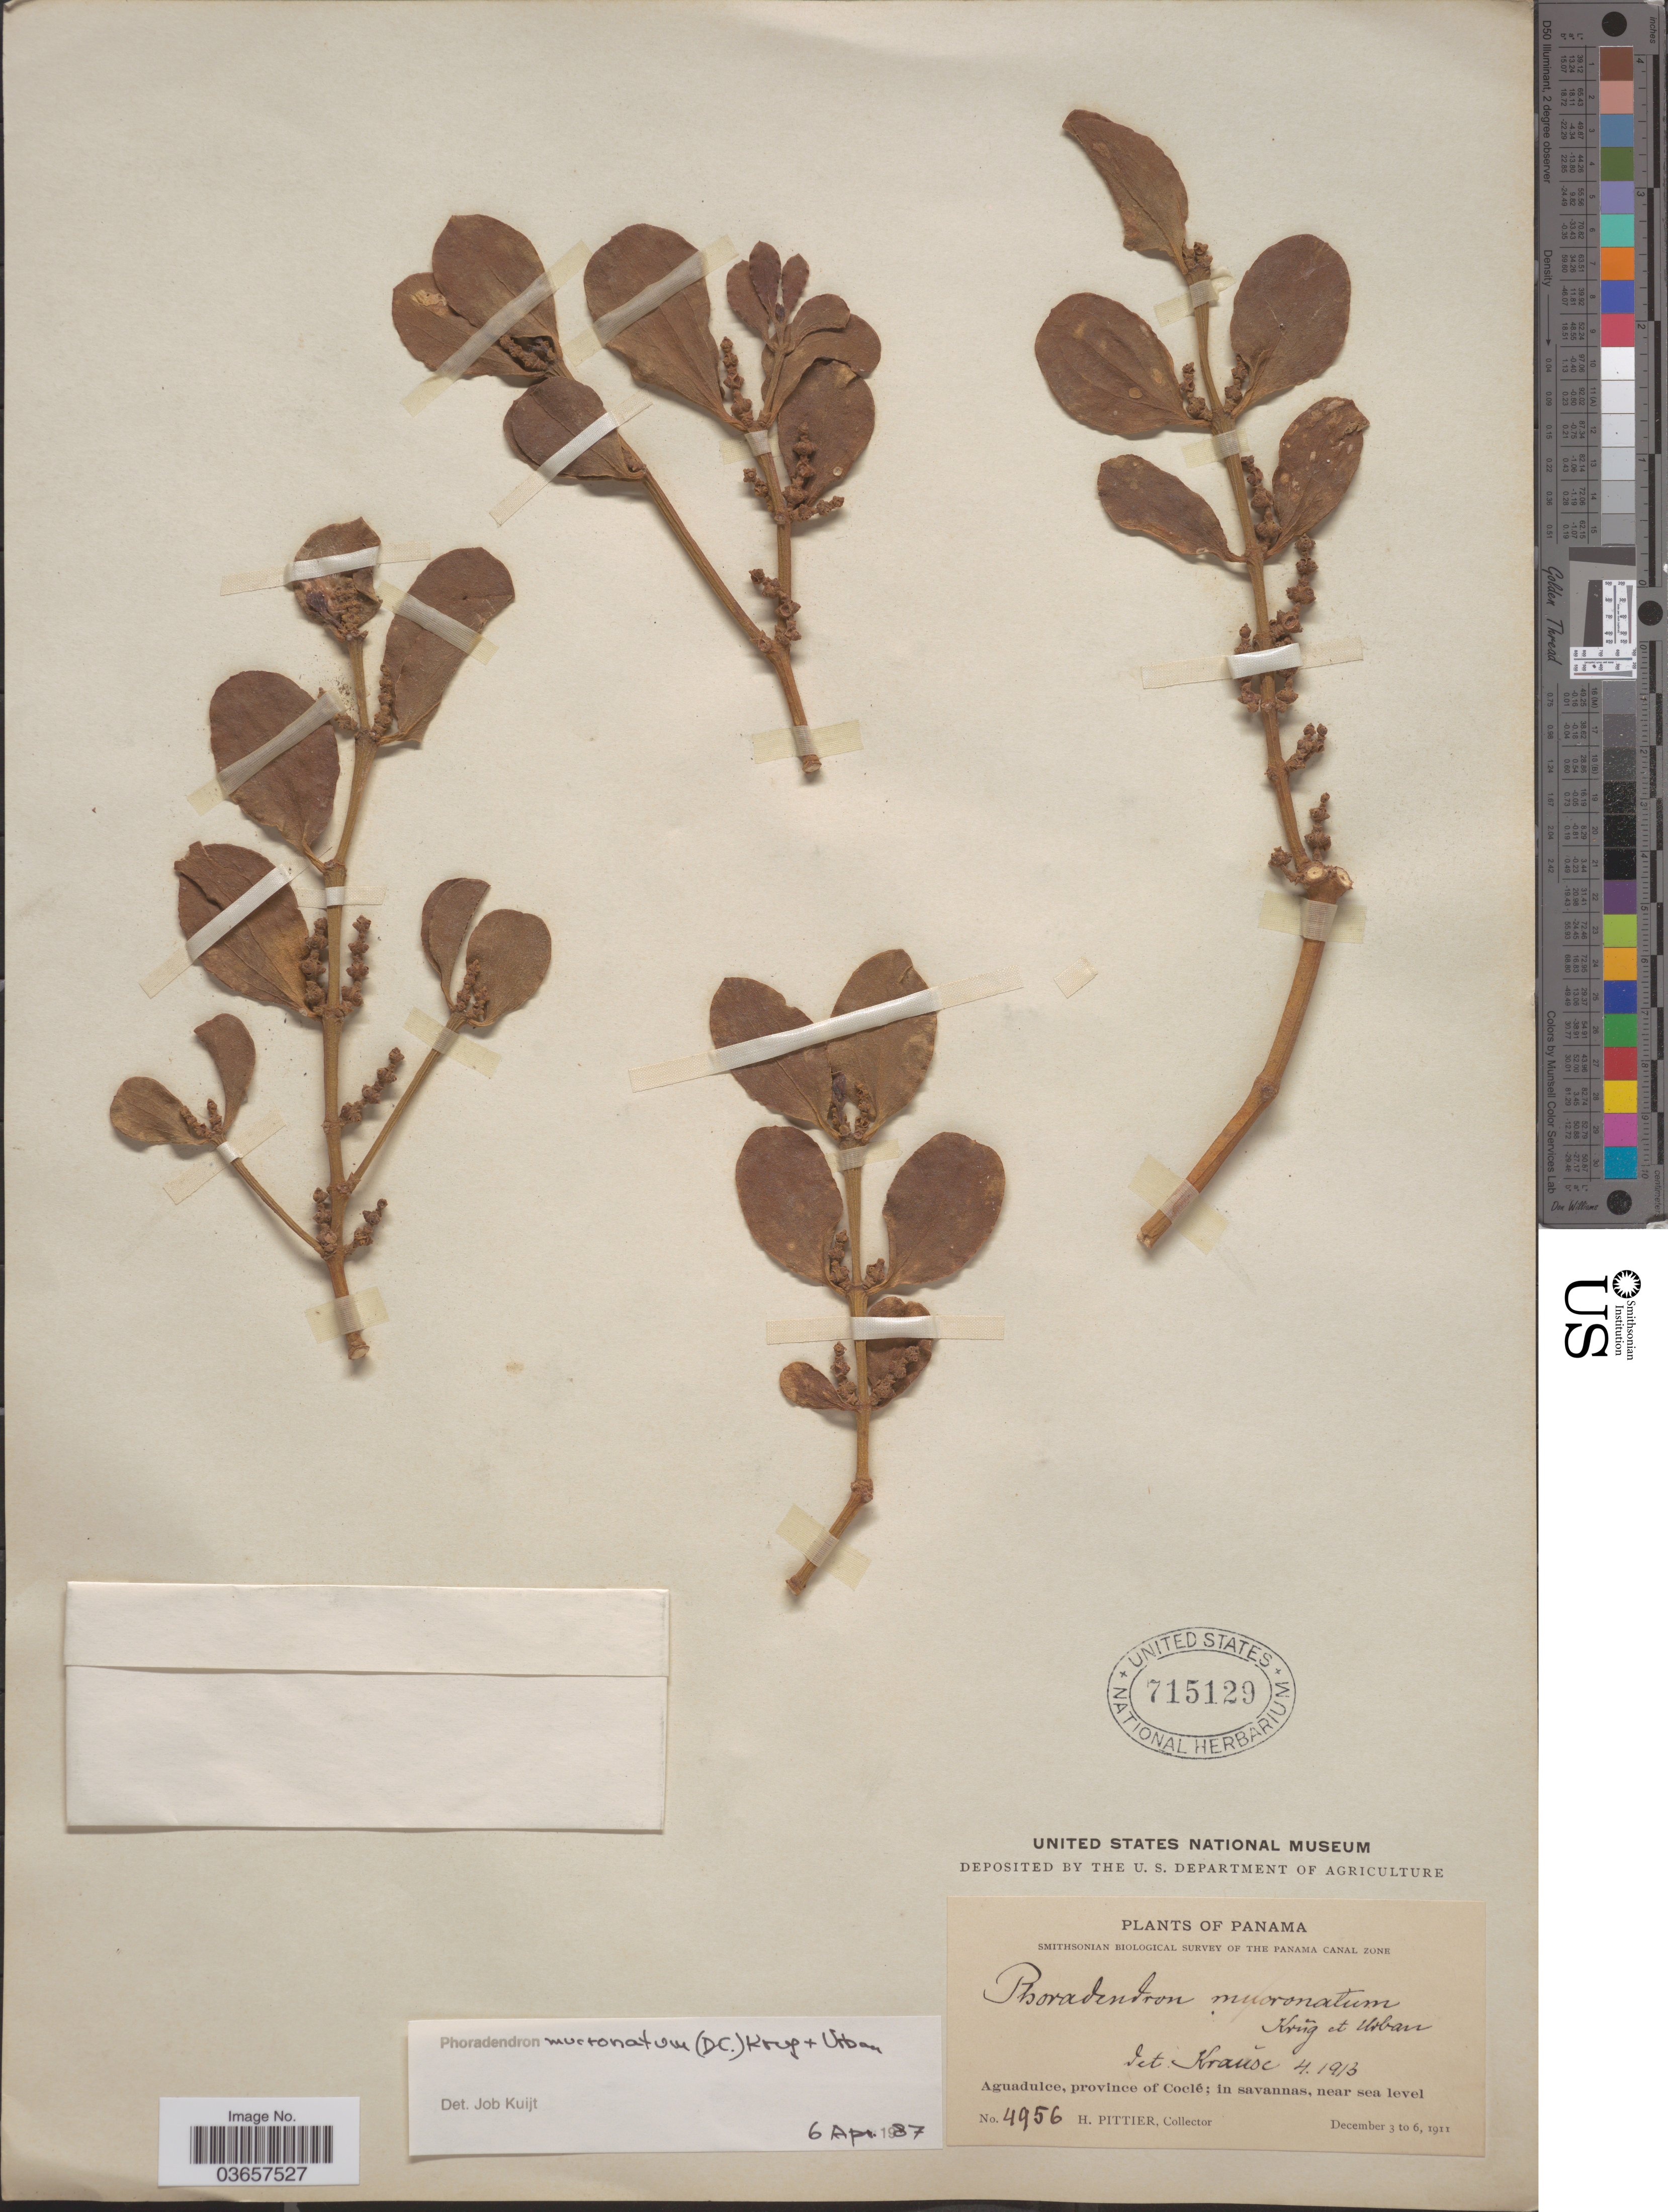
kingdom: Plantae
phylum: Tracheophyta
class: Magnoliopsida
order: Santalales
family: Viscaceae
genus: Phoradendron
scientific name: Phoradendron mucronatum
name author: (DC.) Krug & Urb.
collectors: H. F. Pittier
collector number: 4956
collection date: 1911-12-03/1911-12-06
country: Panama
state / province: Coclé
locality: The Panama Canal Zone. Aguadulce.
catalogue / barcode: US 715129